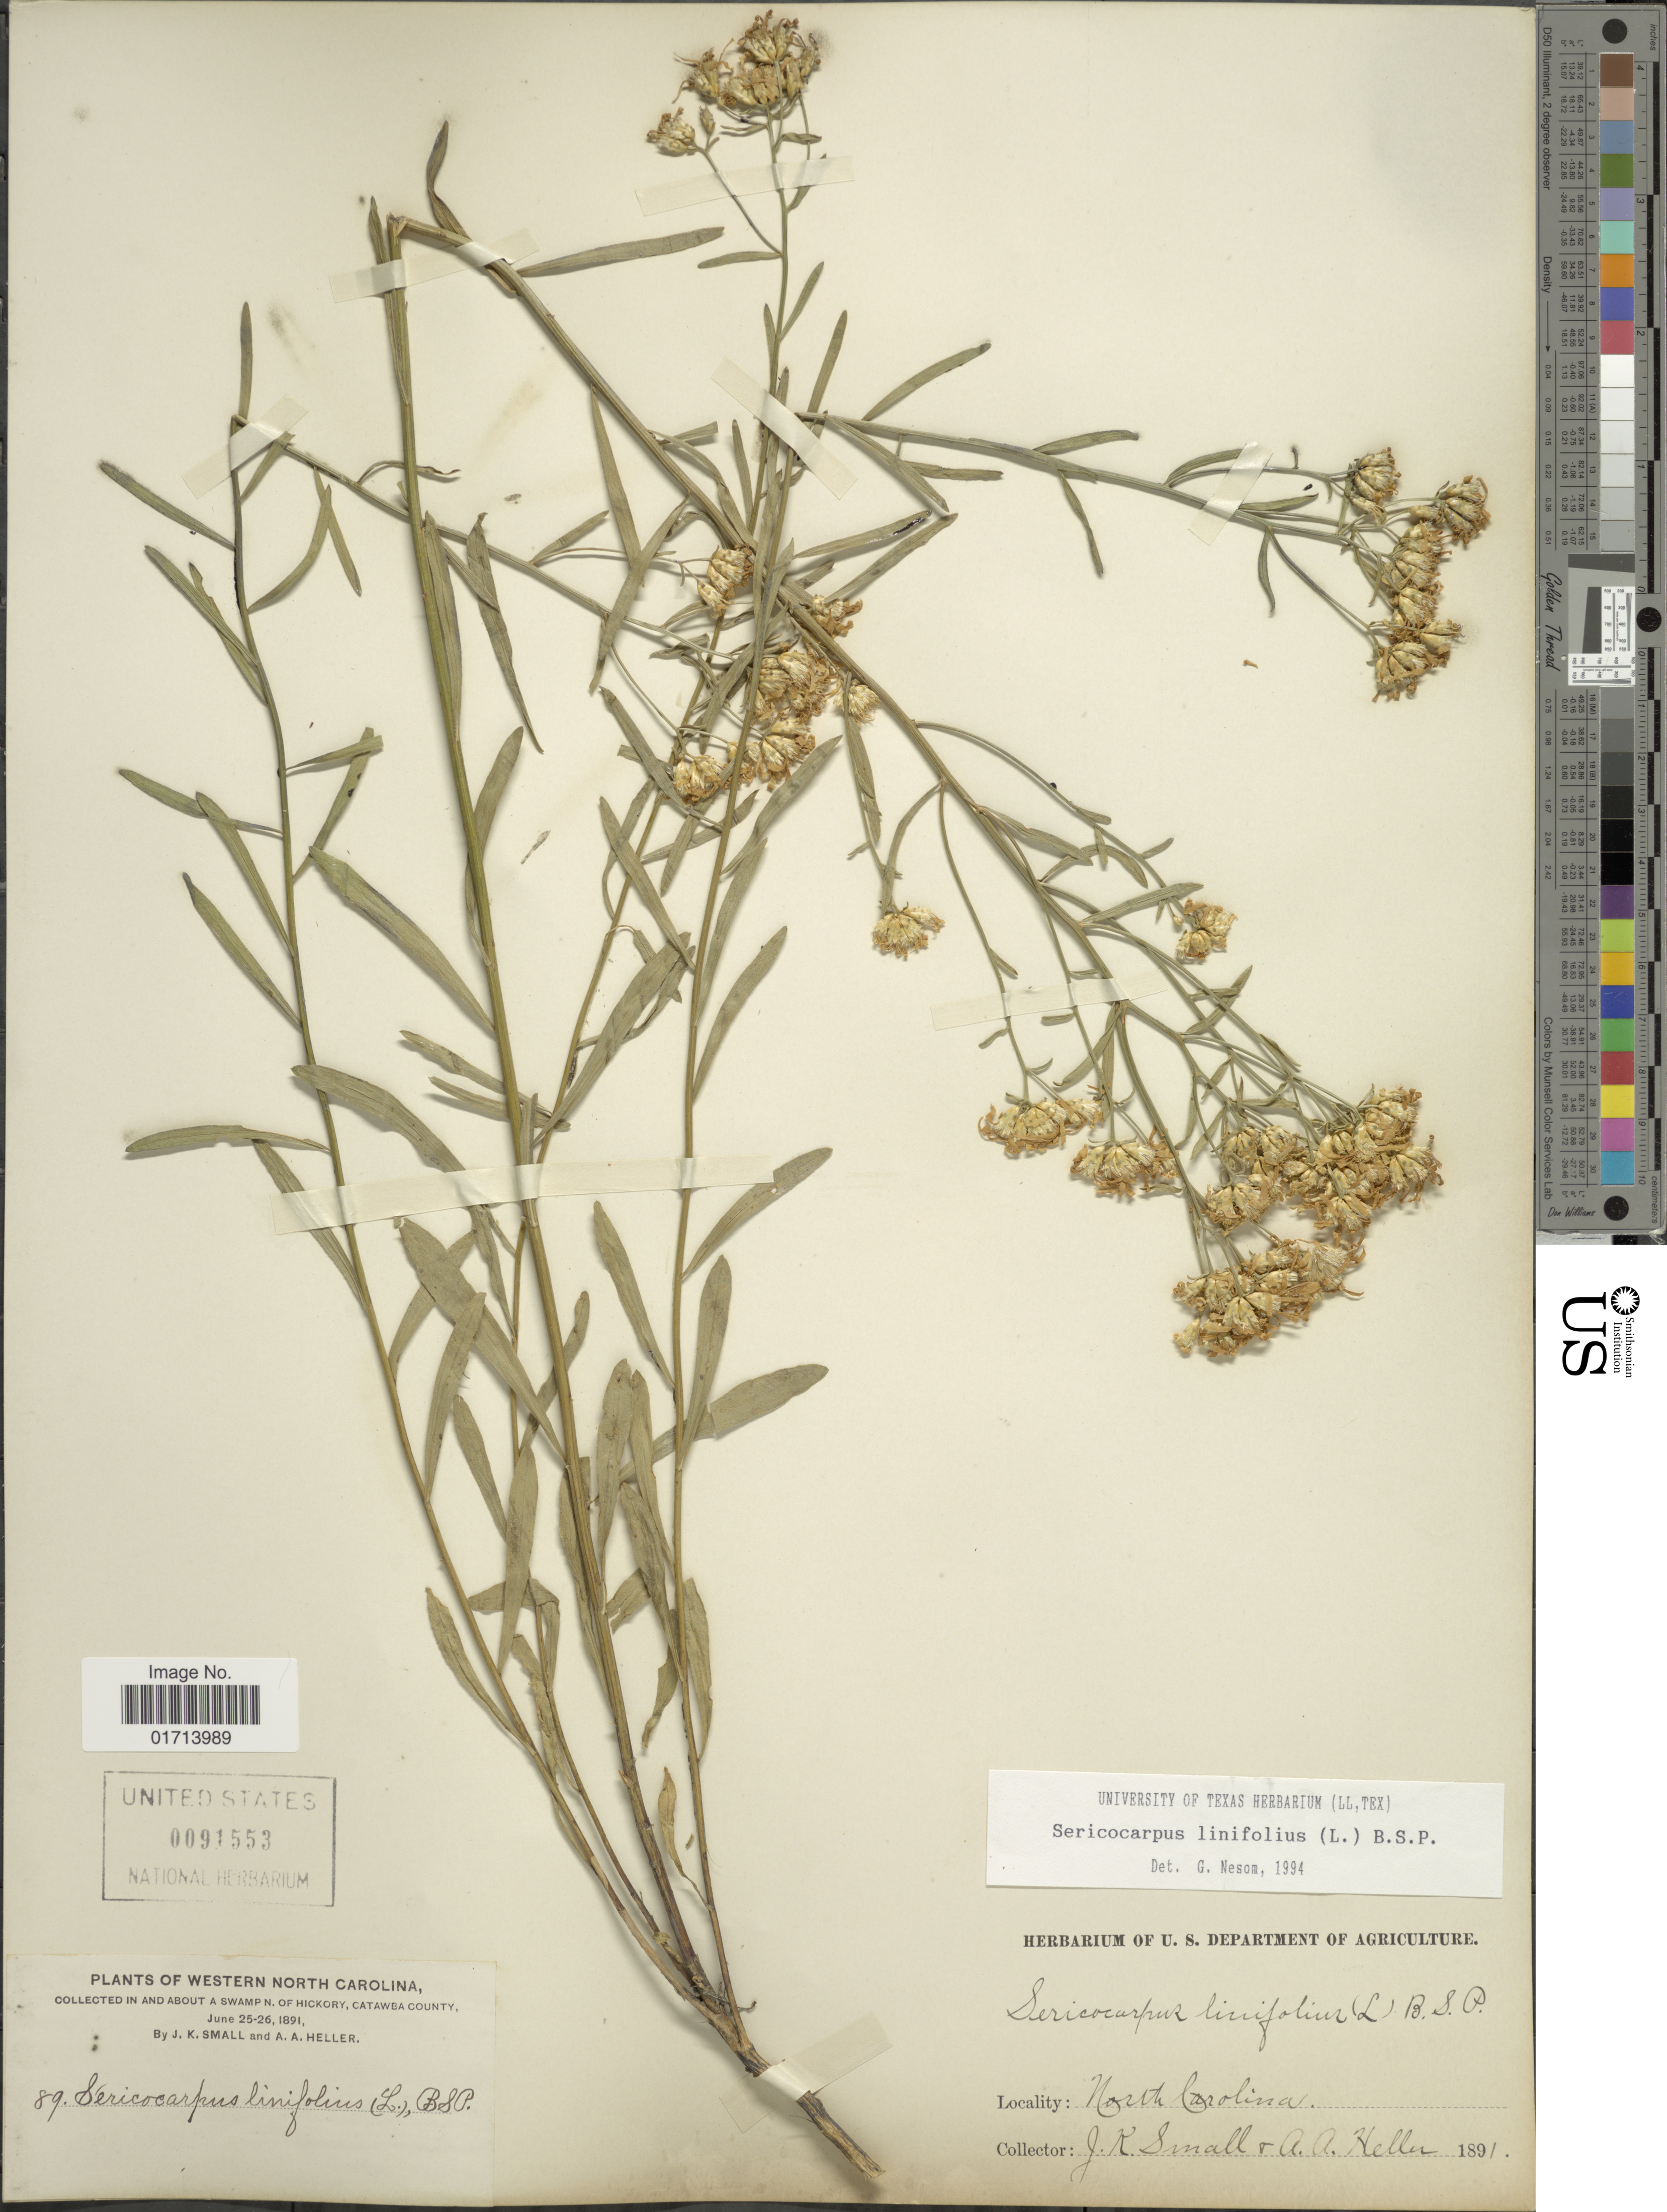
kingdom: Plantae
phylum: Tracheophyta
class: Magnoliopsida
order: Asterales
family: Asteraceae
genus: Sericocarpus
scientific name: Sericocarpus linifolius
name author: (L.) Britton, Stearns & Poggenb.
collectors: J. K. Small & A. A. Heller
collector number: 89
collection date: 1891-06-25/1891-06-26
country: United States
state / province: North Carolina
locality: Western North Carolina, in and about a swamp N. of Hickory, Catawba County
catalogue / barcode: US 91553